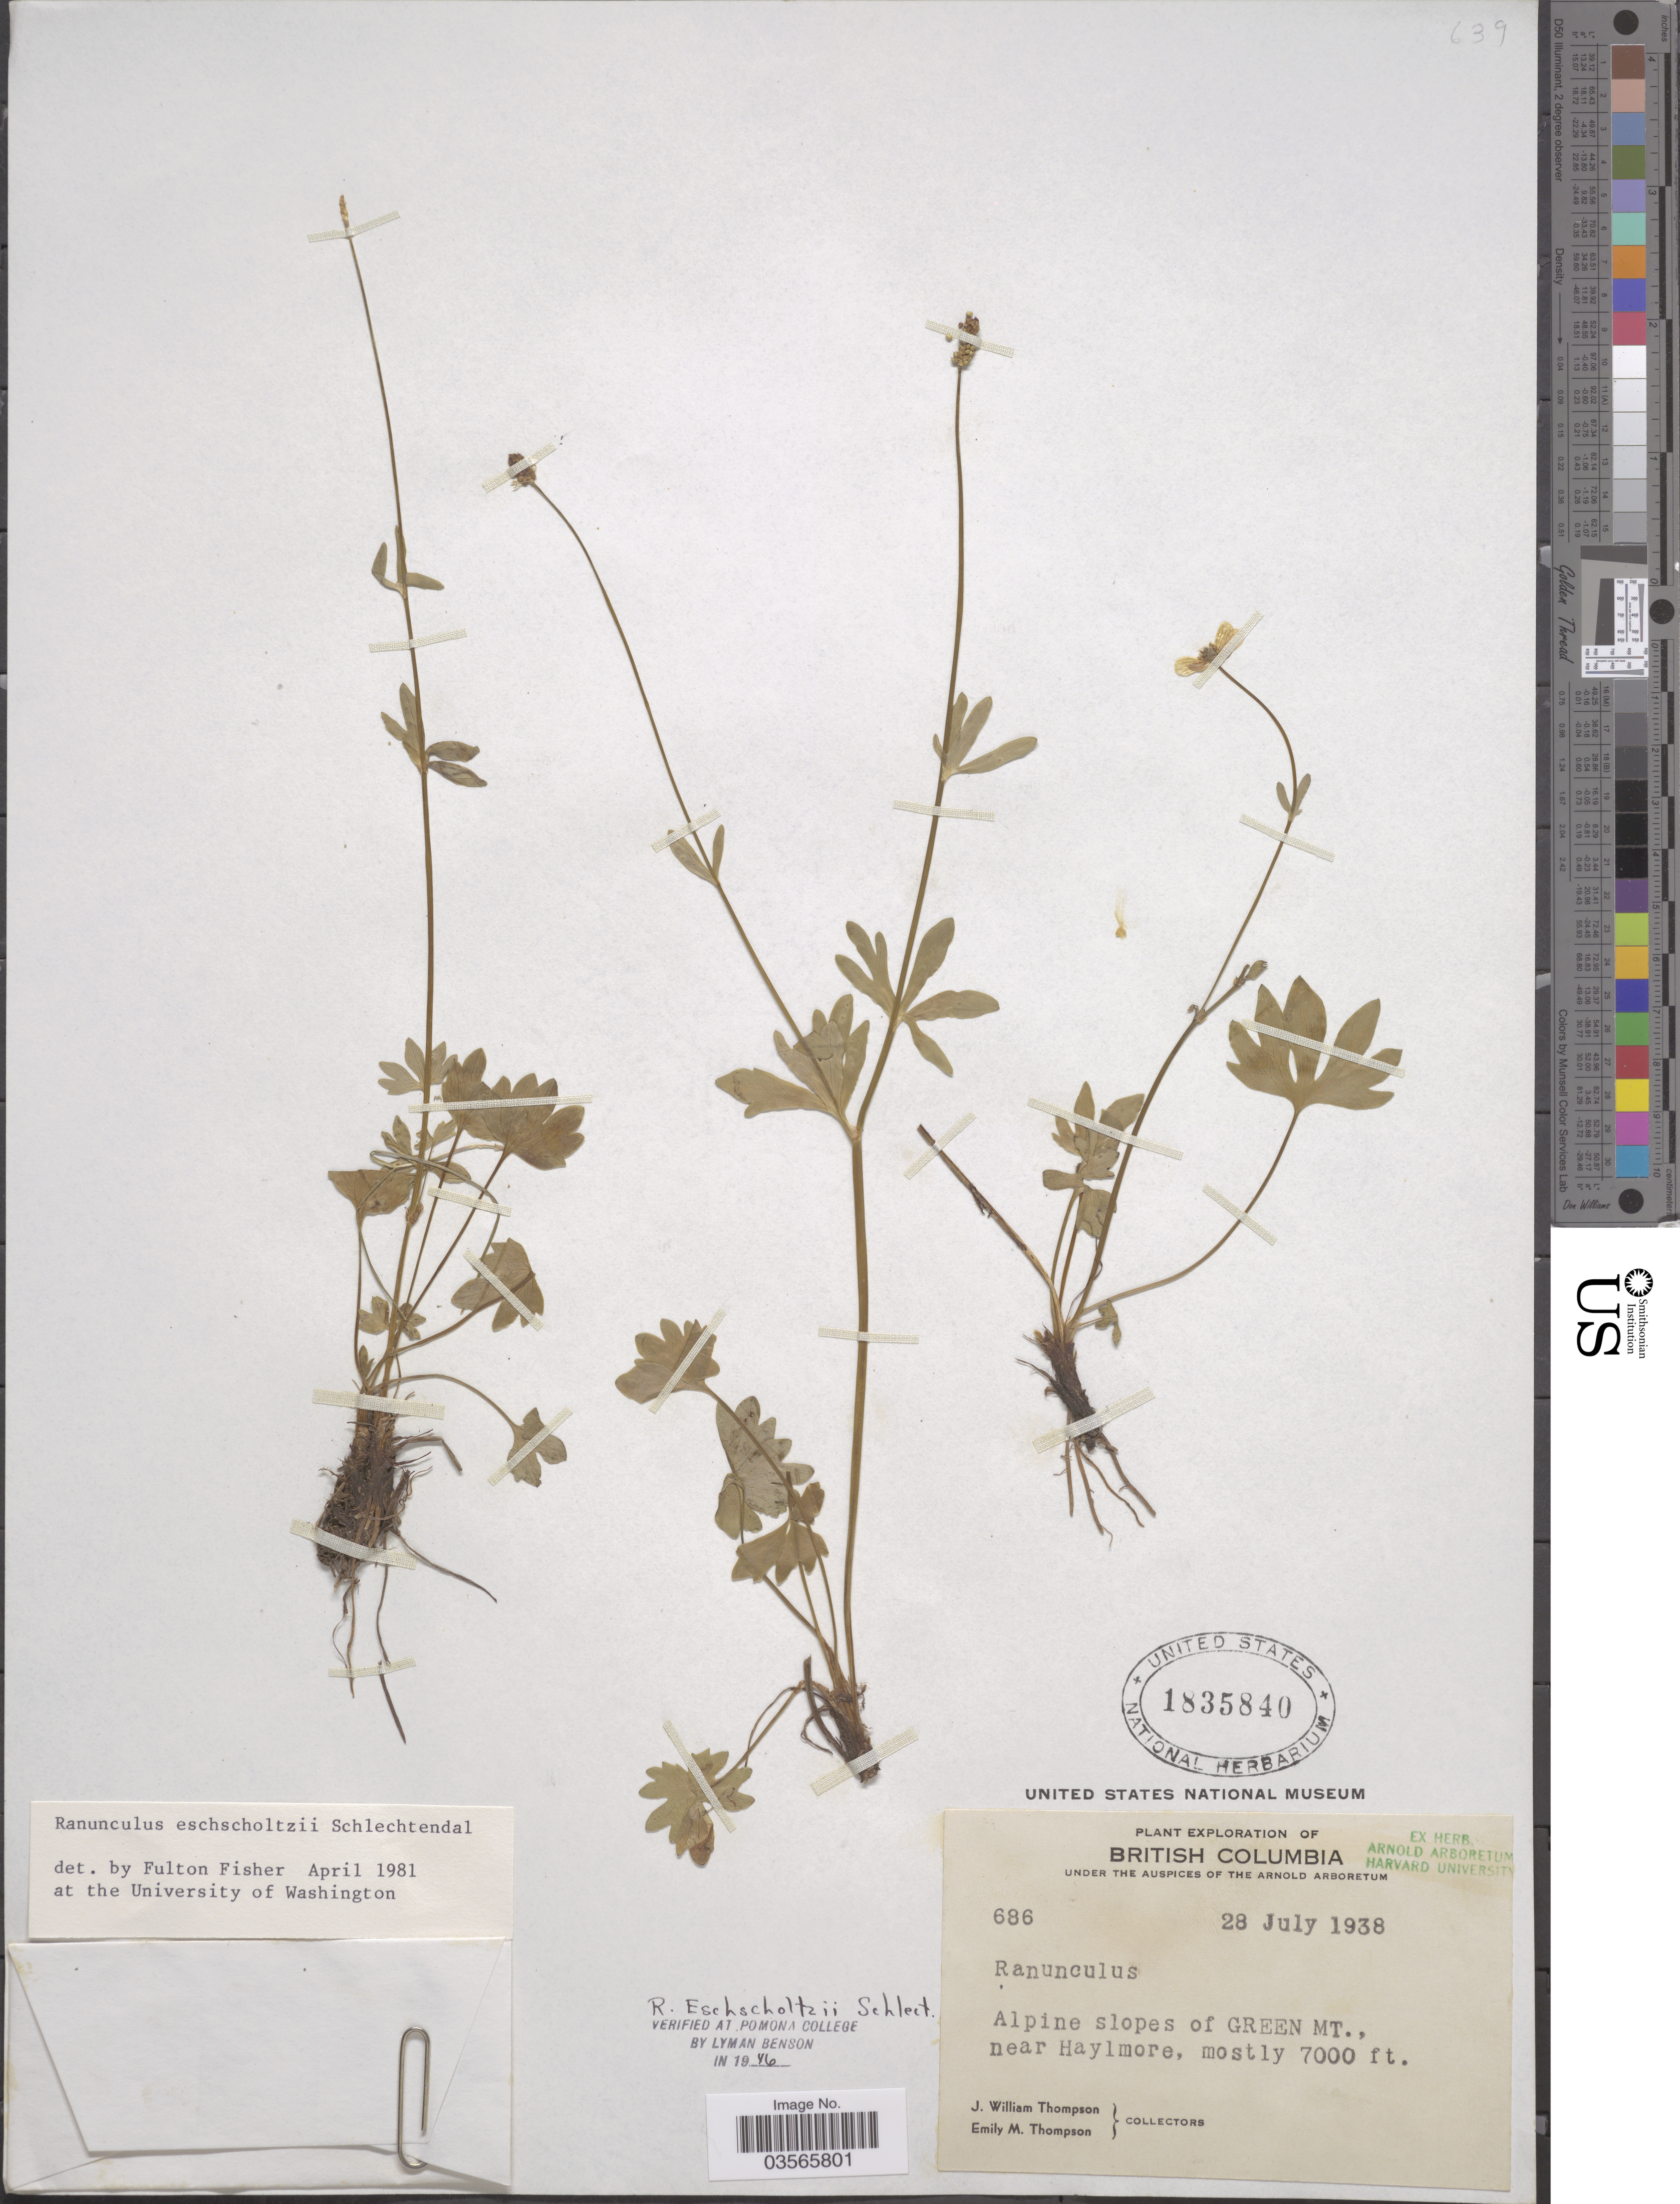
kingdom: Plantae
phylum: Tracheophyta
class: Magnoliopsida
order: Ranunculales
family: Ranunculaceae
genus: Ranunculus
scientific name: Ranunculus eschscholtzii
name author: Schltdl.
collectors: J. W. Thompson & E. M. Thompson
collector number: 686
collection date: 1938-07-28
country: Canada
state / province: British Columbia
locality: Alpine slopes of Green Mt., near Haylmore.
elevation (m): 2134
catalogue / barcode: US 1835840